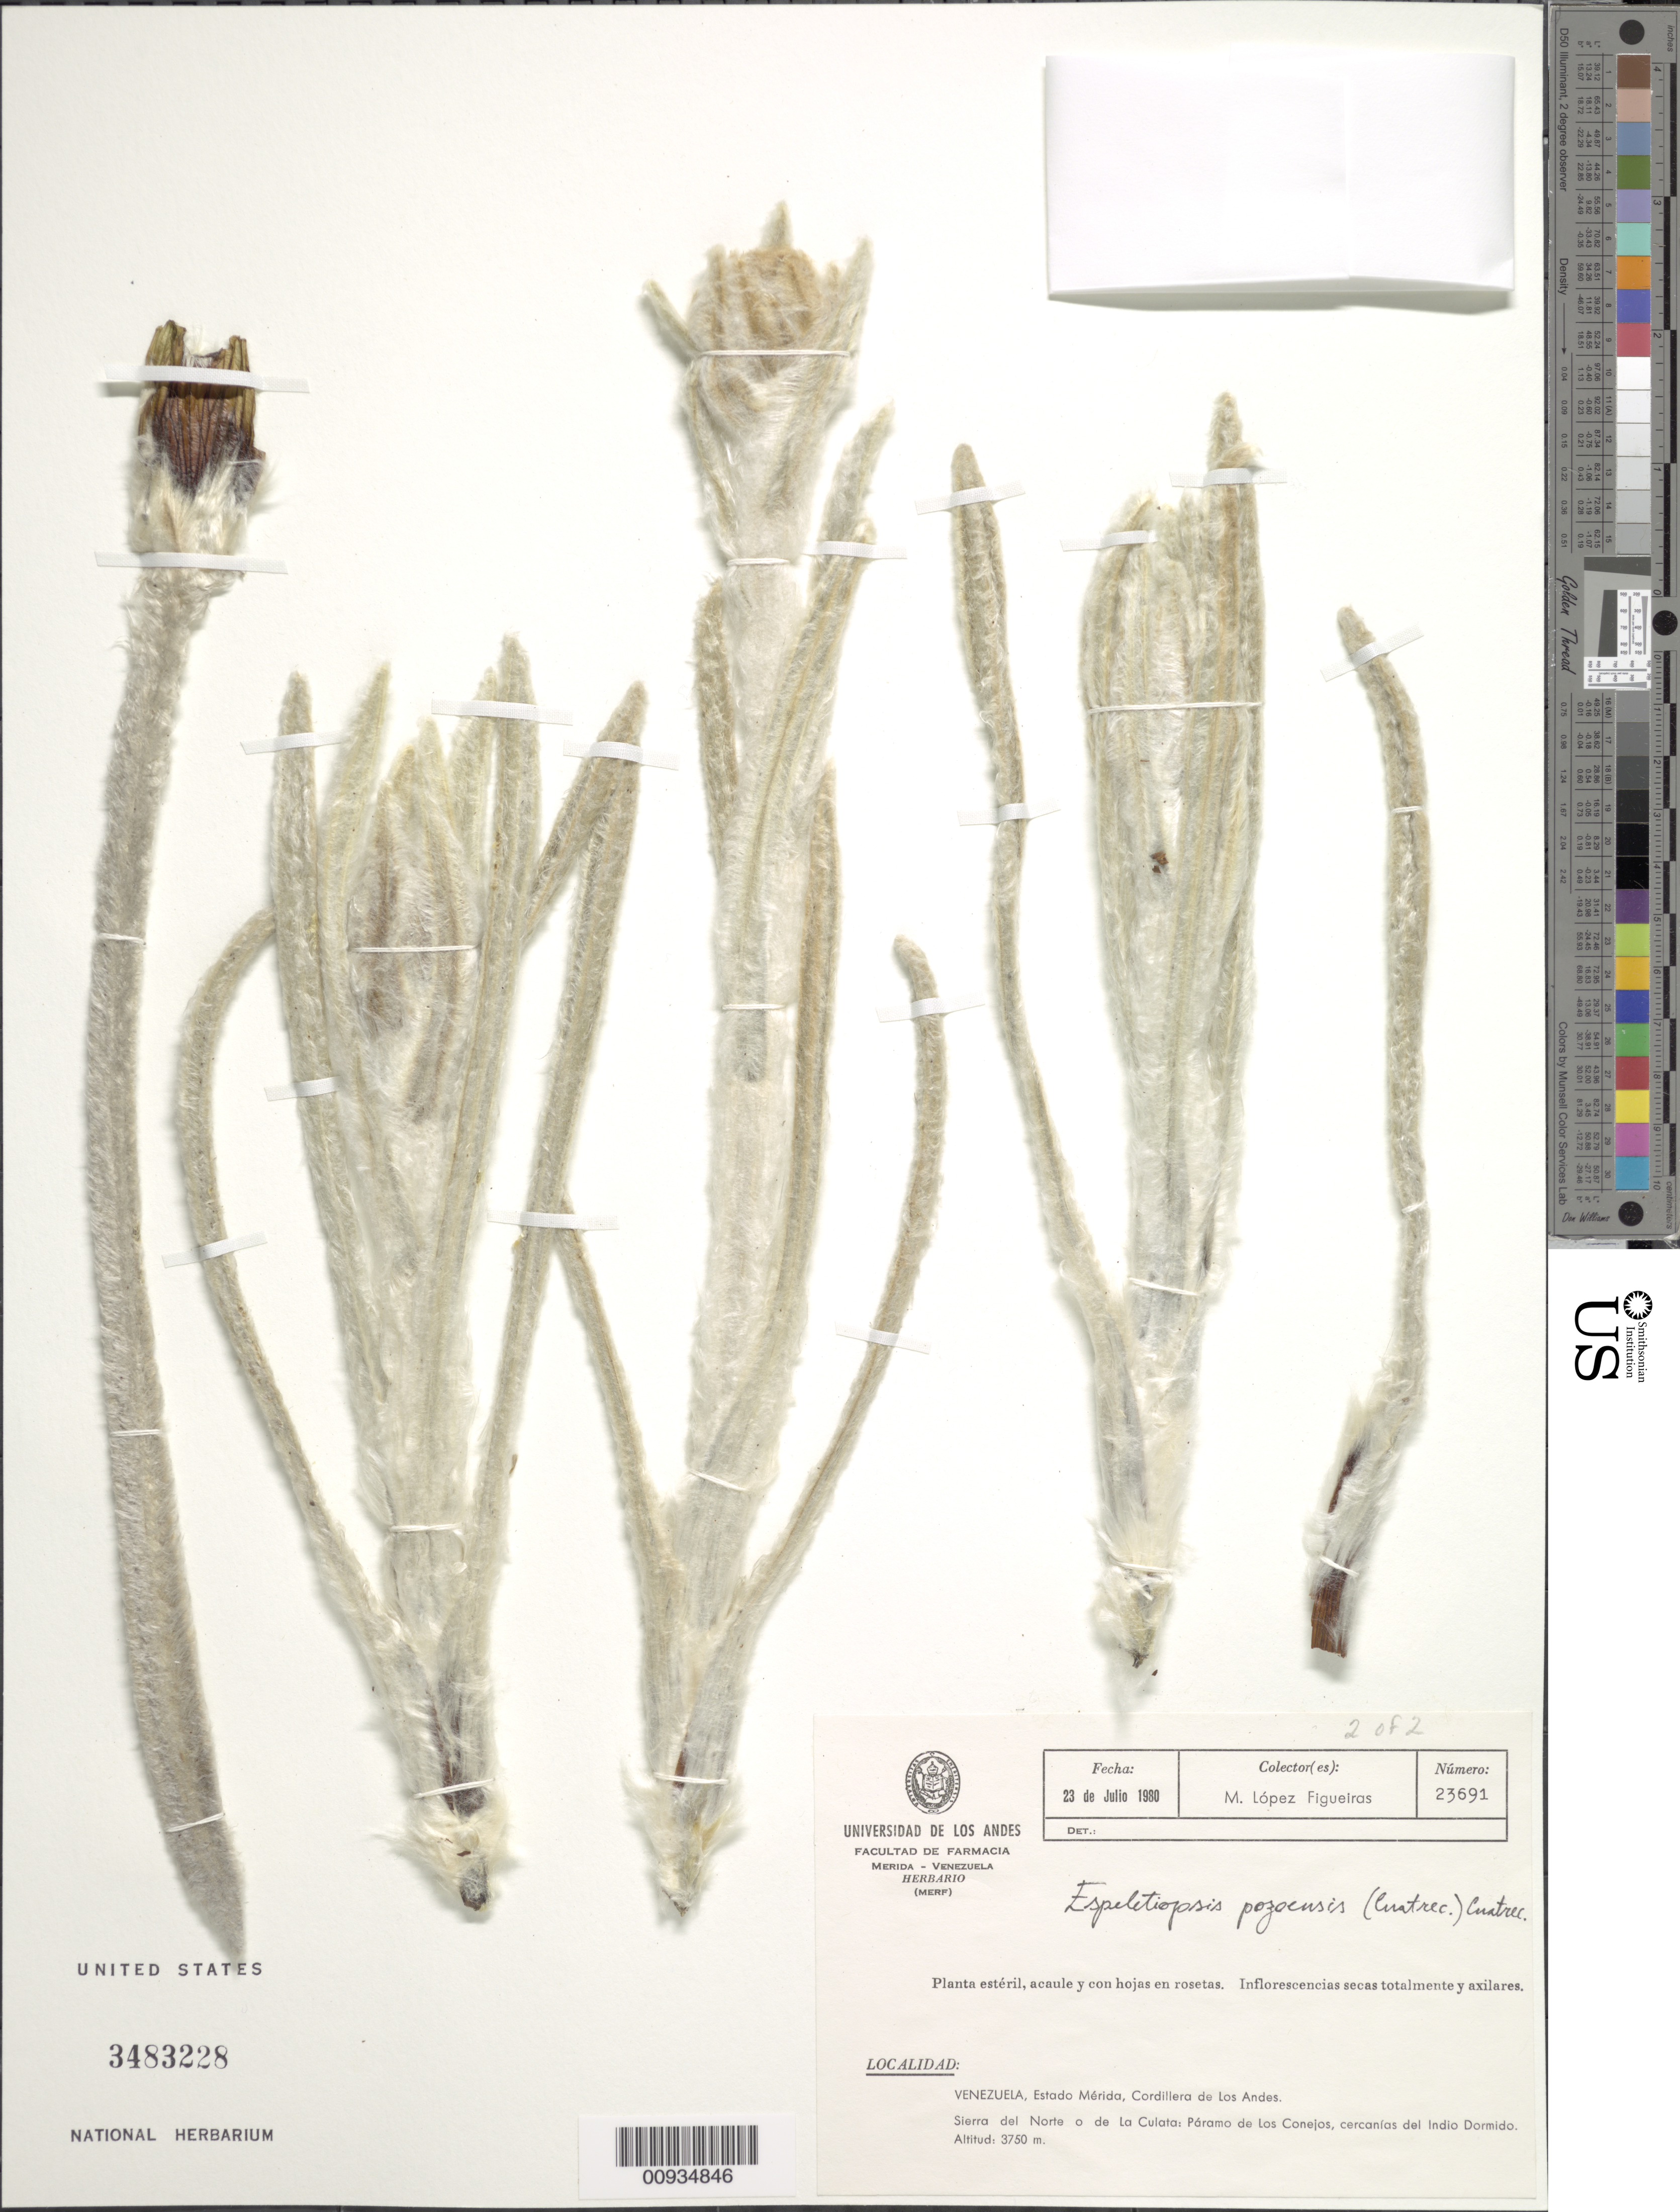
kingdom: Plantae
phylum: Tracheophyta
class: Magnoliopsida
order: Asterales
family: Asteraceae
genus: Espeletiopsis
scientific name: Espeletiopsis pozoensis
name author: (Cuatrec.) Cuatrec.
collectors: M. López Figueiras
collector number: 23691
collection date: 1980-07-23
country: Venezuela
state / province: Mérida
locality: Cordillera de Los Andes, Sierra del Norte o de La Culata, Paramo de Los Conejos, cercanias del Indio Dormido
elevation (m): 3750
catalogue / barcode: US 3483228